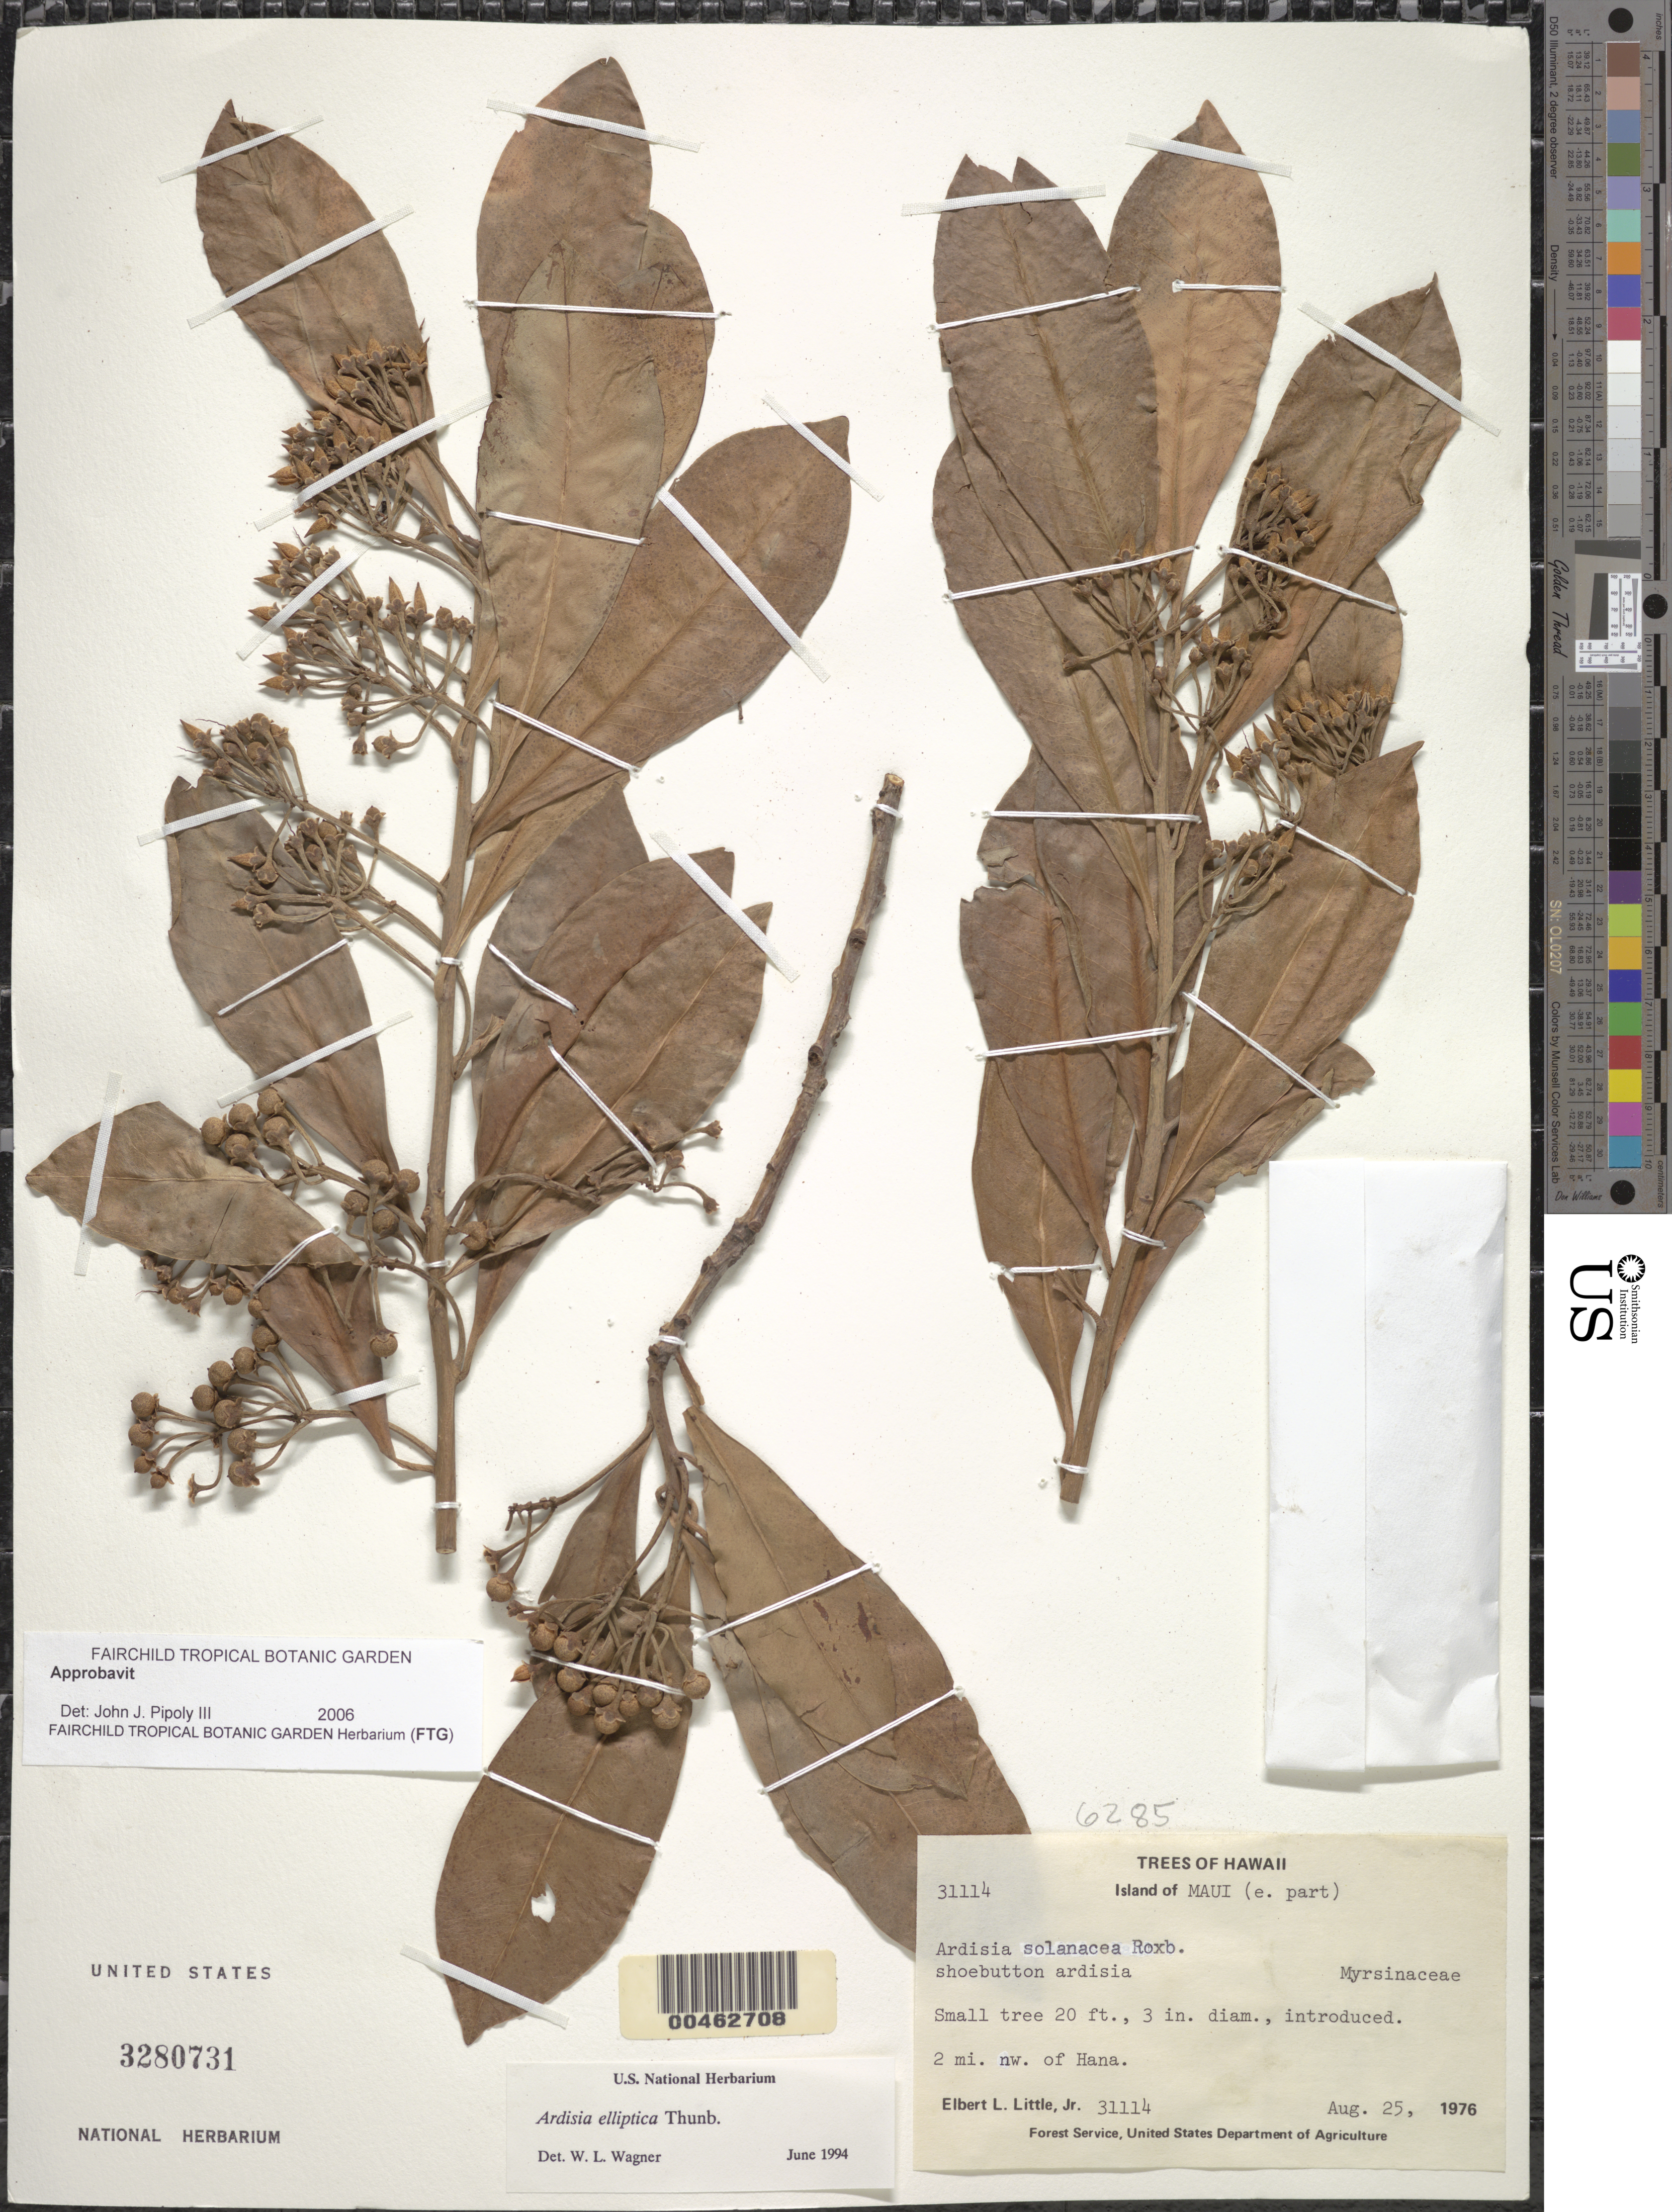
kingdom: Plantae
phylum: Tracheophyta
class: Magnoliopsida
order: Ericales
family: Primulaceae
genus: Ardisia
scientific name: Ardisia elliptica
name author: Thunb.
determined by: Wagner, W. L., (BOT), Smithsonian Institution - National Museum of Natural History (UNITED STATES)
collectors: E. L. Little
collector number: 31114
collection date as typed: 25 Aug 1976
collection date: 1976-08-25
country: United States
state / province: Hawaii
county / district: Maui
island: Maui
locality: E part of Maui, 2 mi NW of Hana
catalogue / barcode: US 3280731